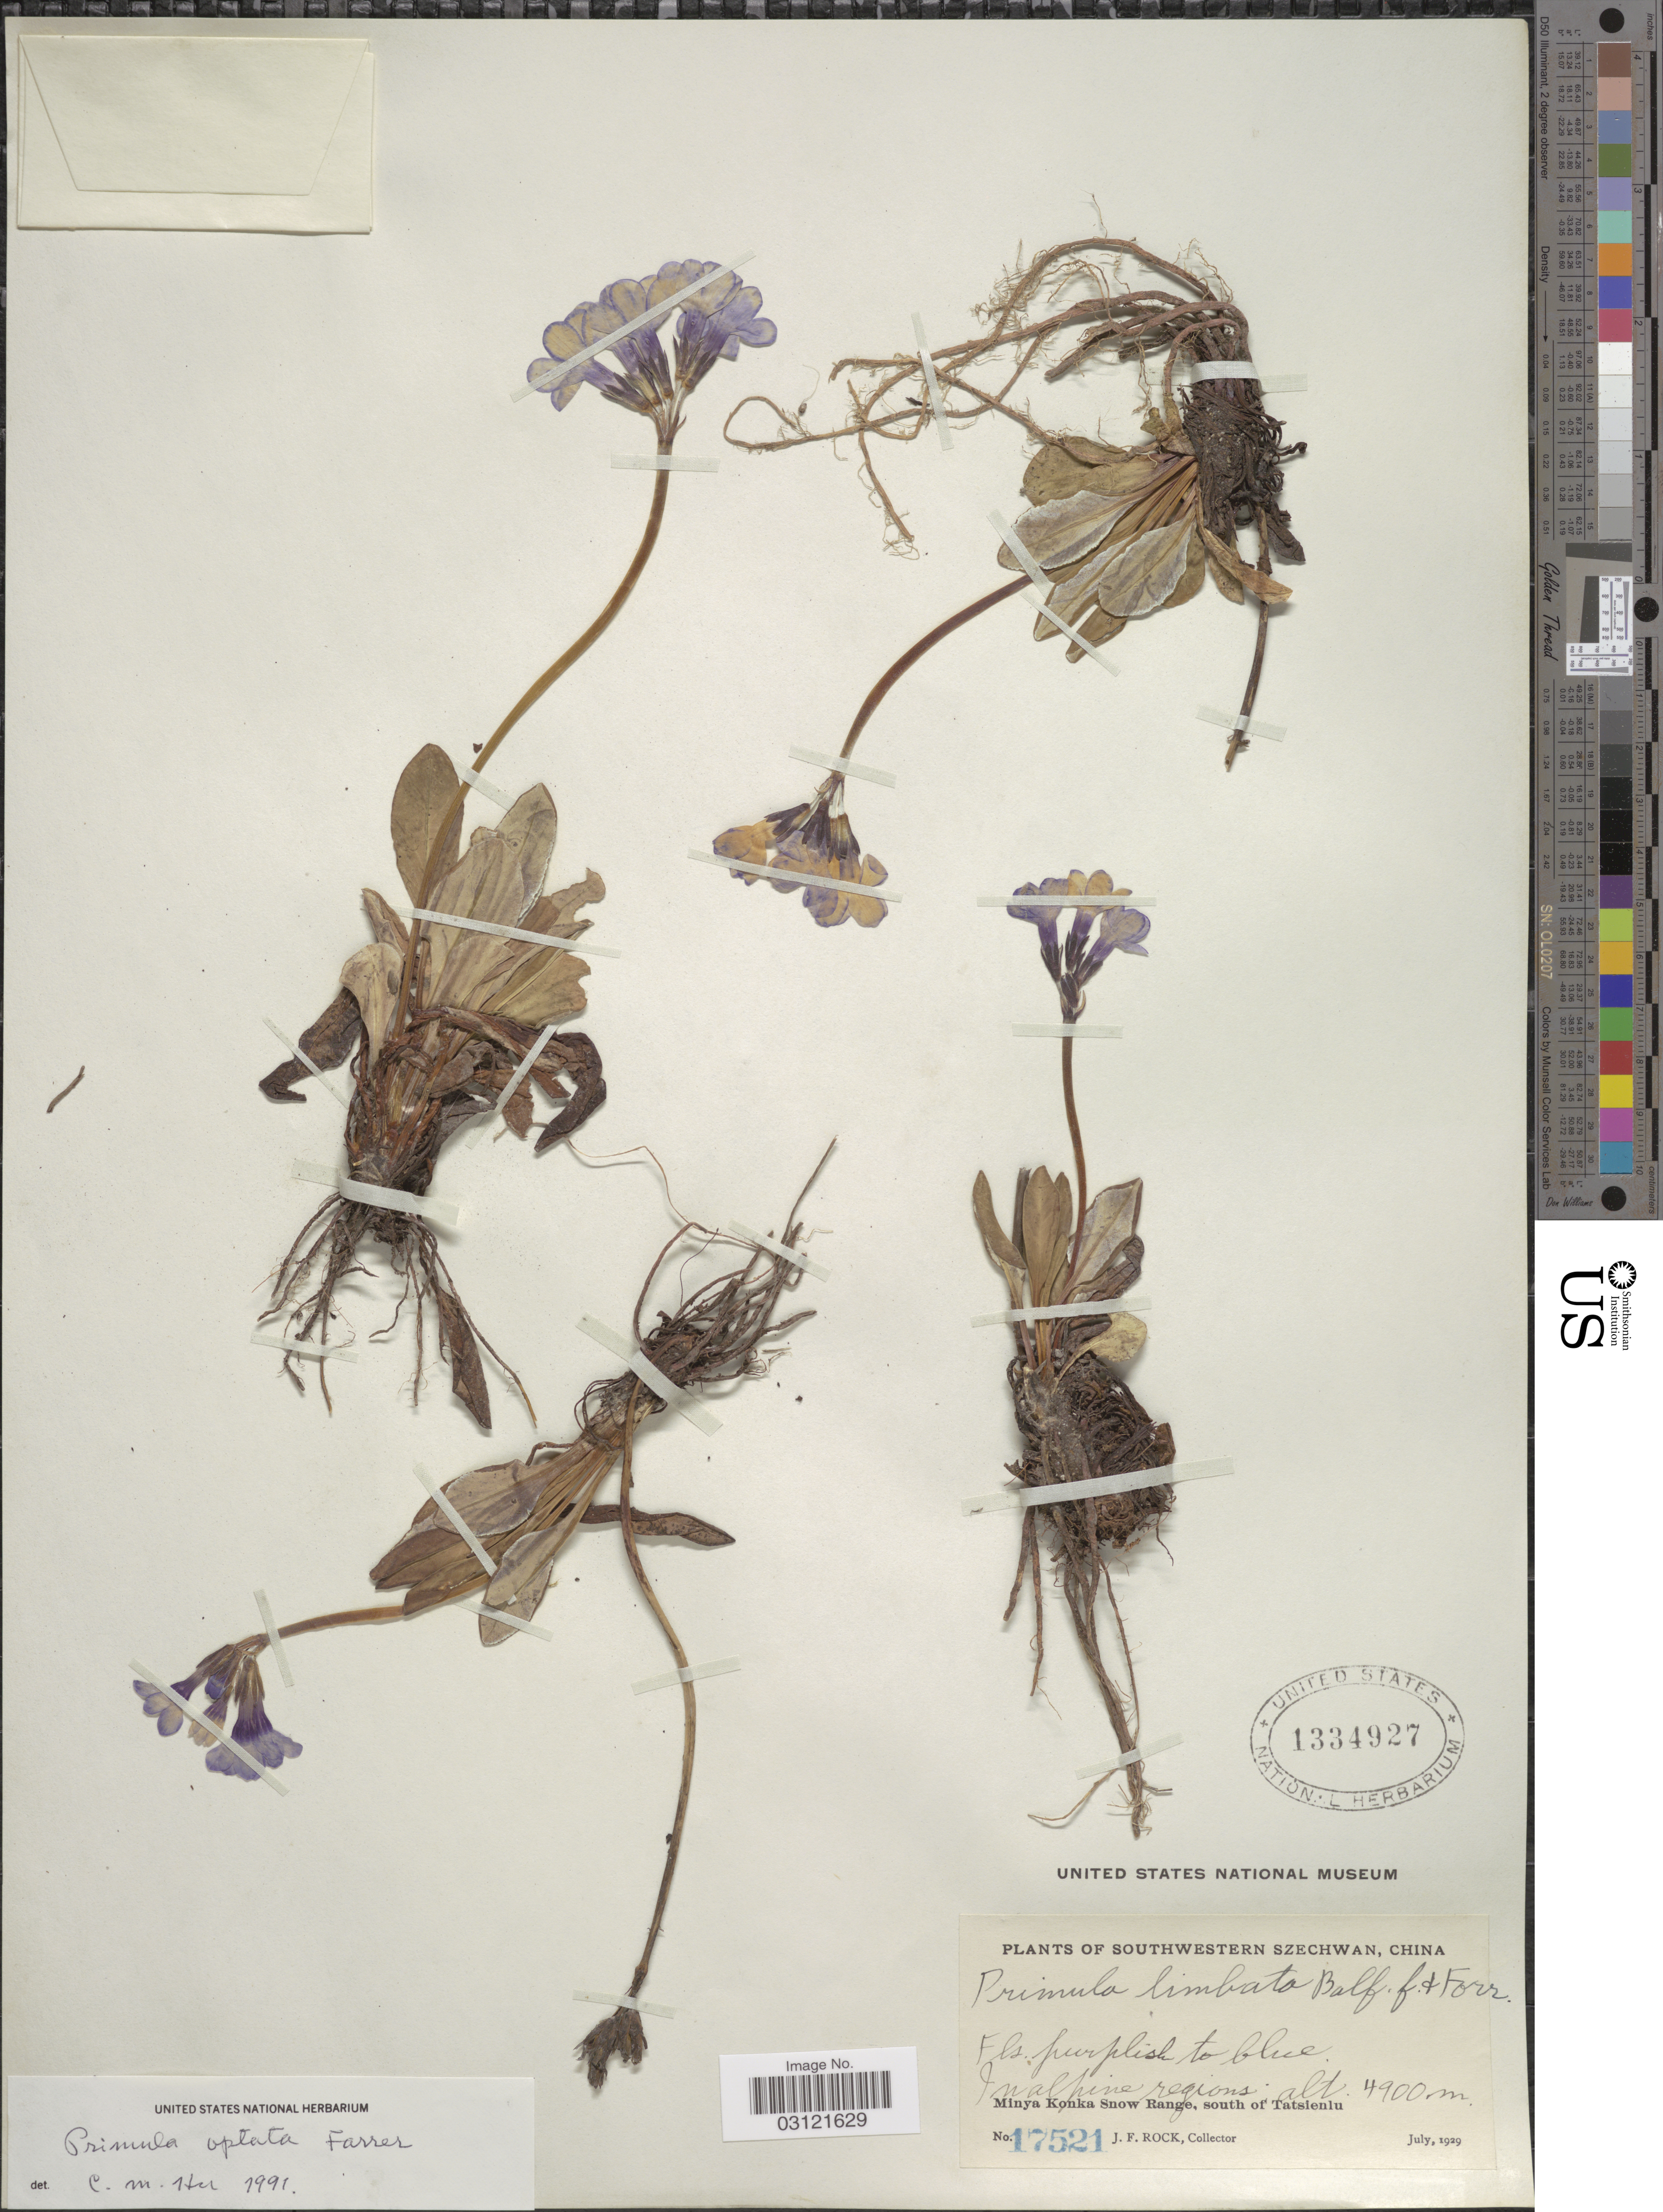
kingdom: Plantae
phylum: Tracheophyta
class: Magnoliopsida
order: Ericales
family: Primulaceae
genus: Primula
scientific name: Primula optata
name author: Farrer ex Balf. f.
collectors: J. Rock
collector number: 17521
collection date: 1929-07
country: China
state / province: Sichuan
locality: Southwestern Szechwan, Minya Konka Snow Range, south of Tasienlu.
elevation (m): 4900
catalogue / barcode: US 1334927